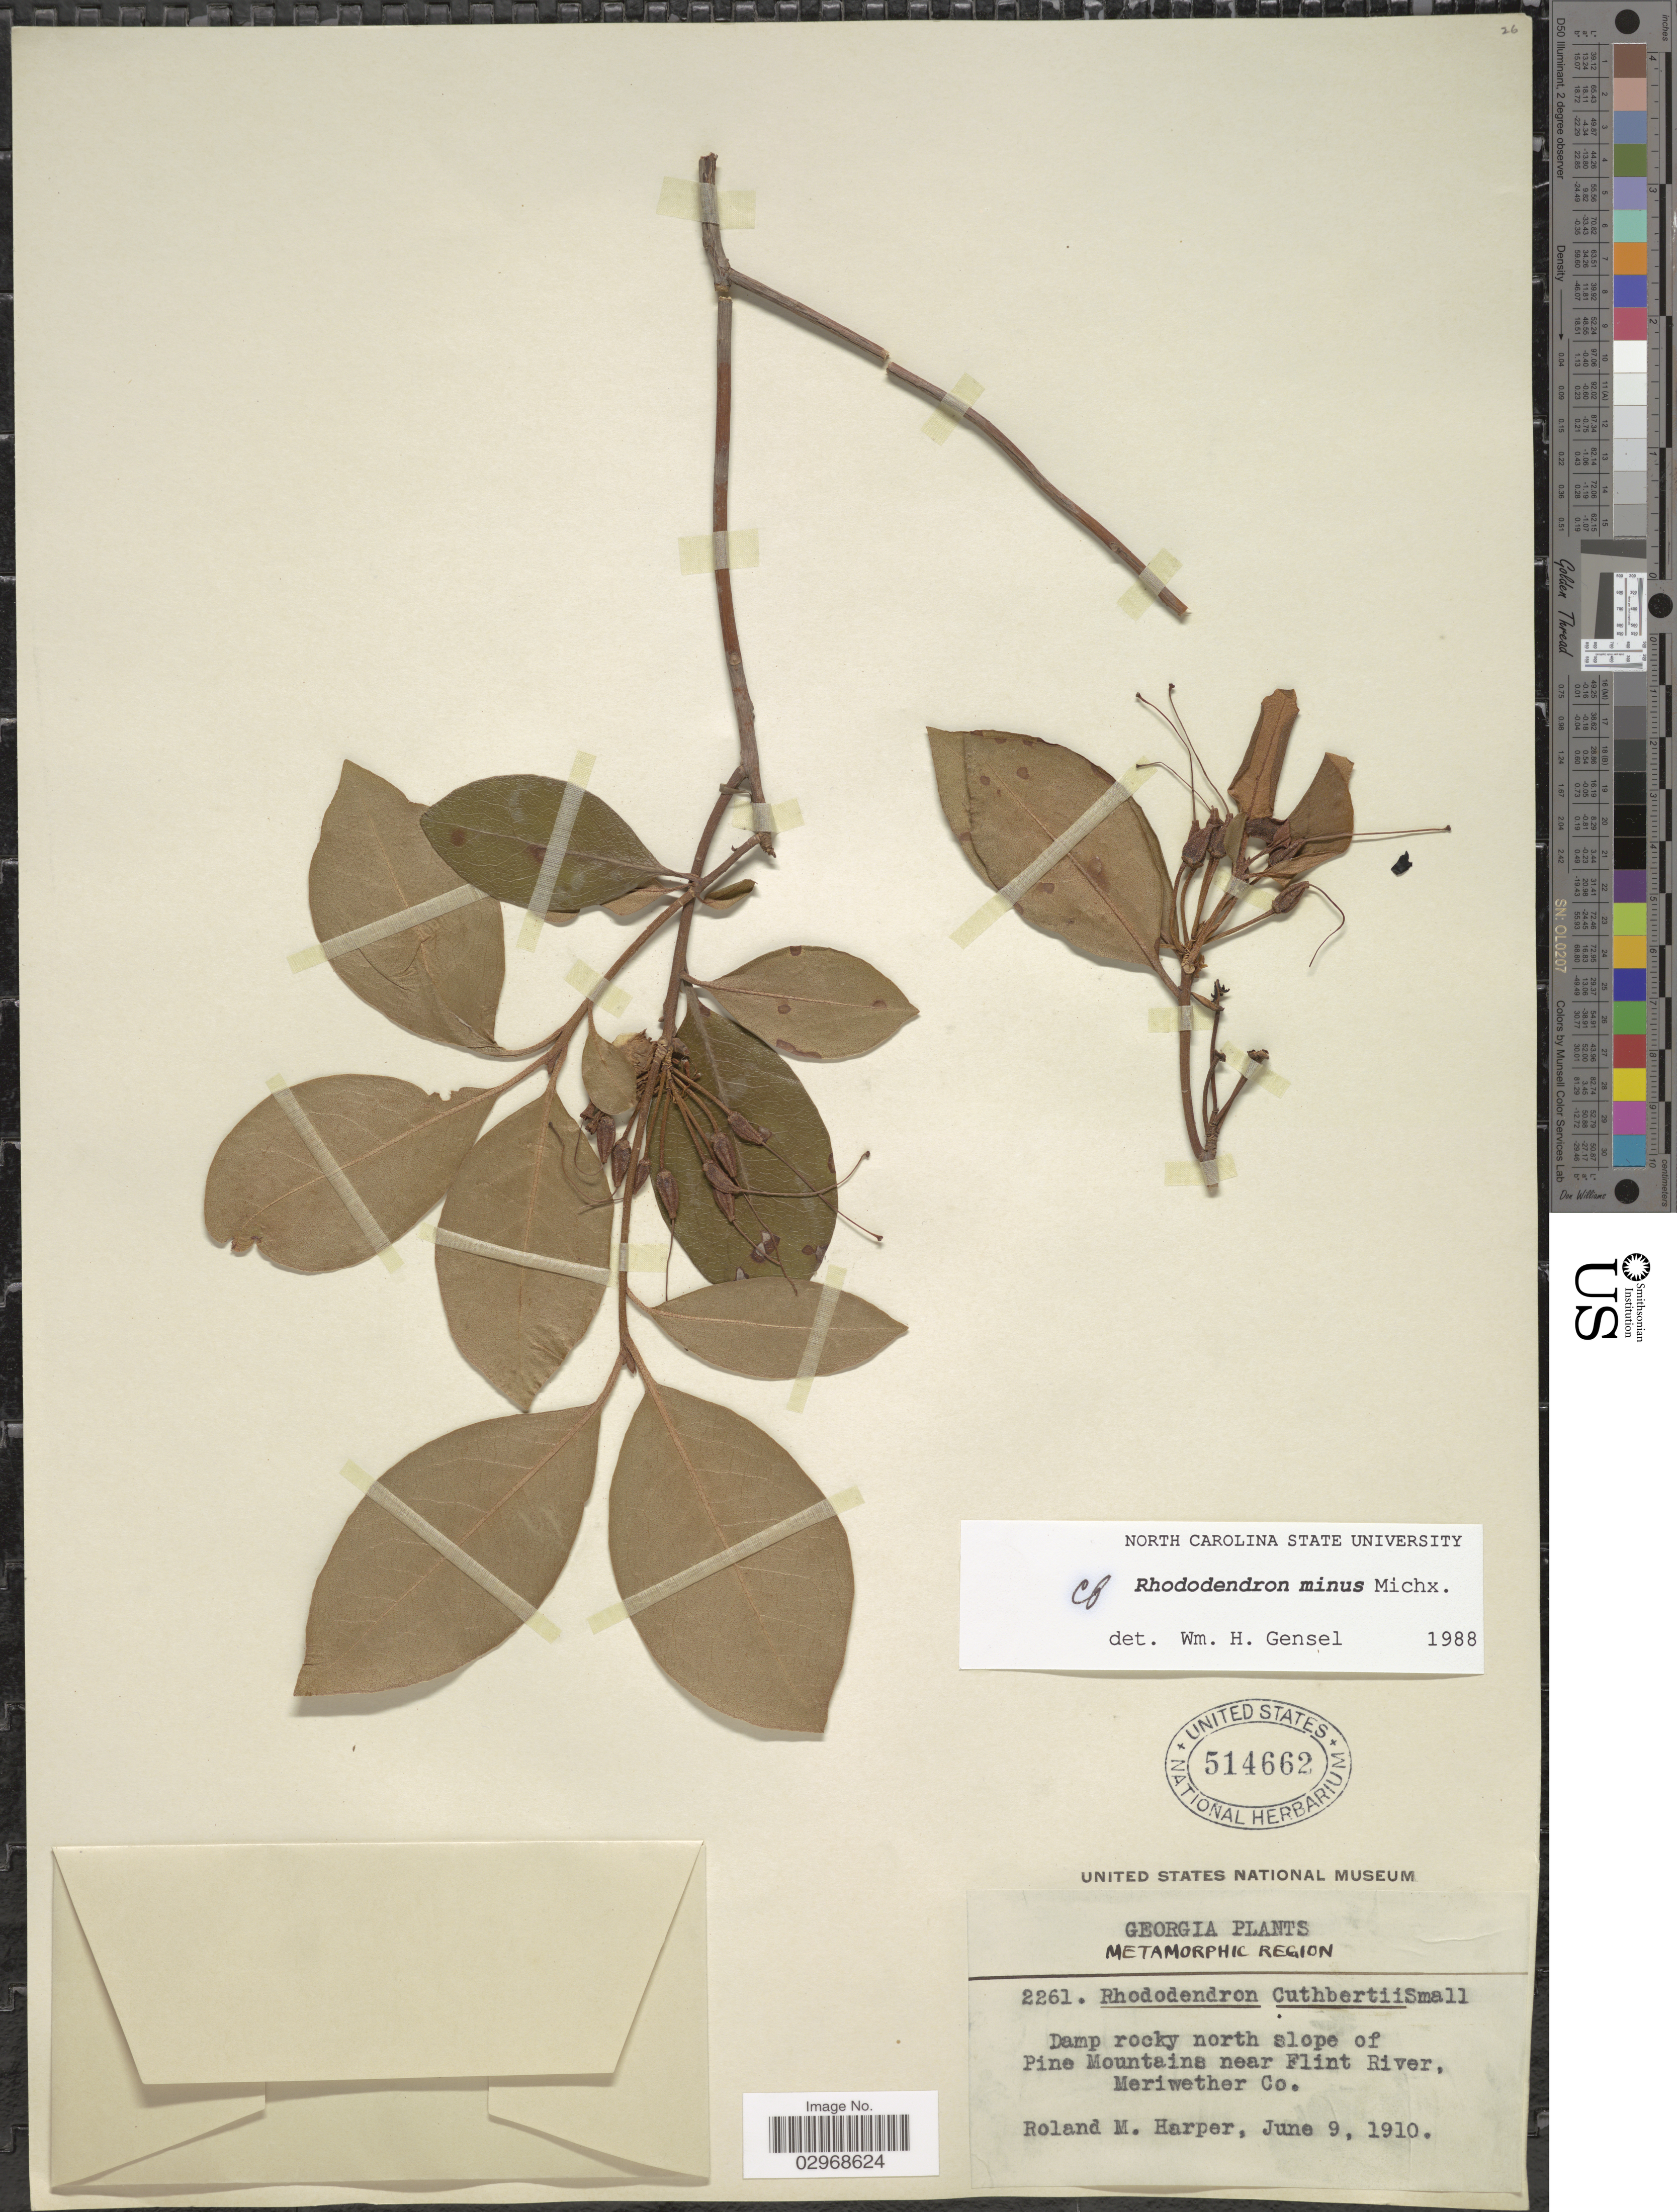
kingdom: Plantae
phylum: Tracheophyta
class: Magnoliopsida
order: Ericales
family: Ericaceae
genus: Rhododendron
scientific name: Rhododendron minus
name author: Michx.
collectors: R. M. Harper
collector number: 2261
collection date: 1910-06-09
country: United States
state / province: Georgia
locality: Damp rocky north slope of Pine Mountains near Flint River, Meriwether Co.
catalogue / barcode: US 514662